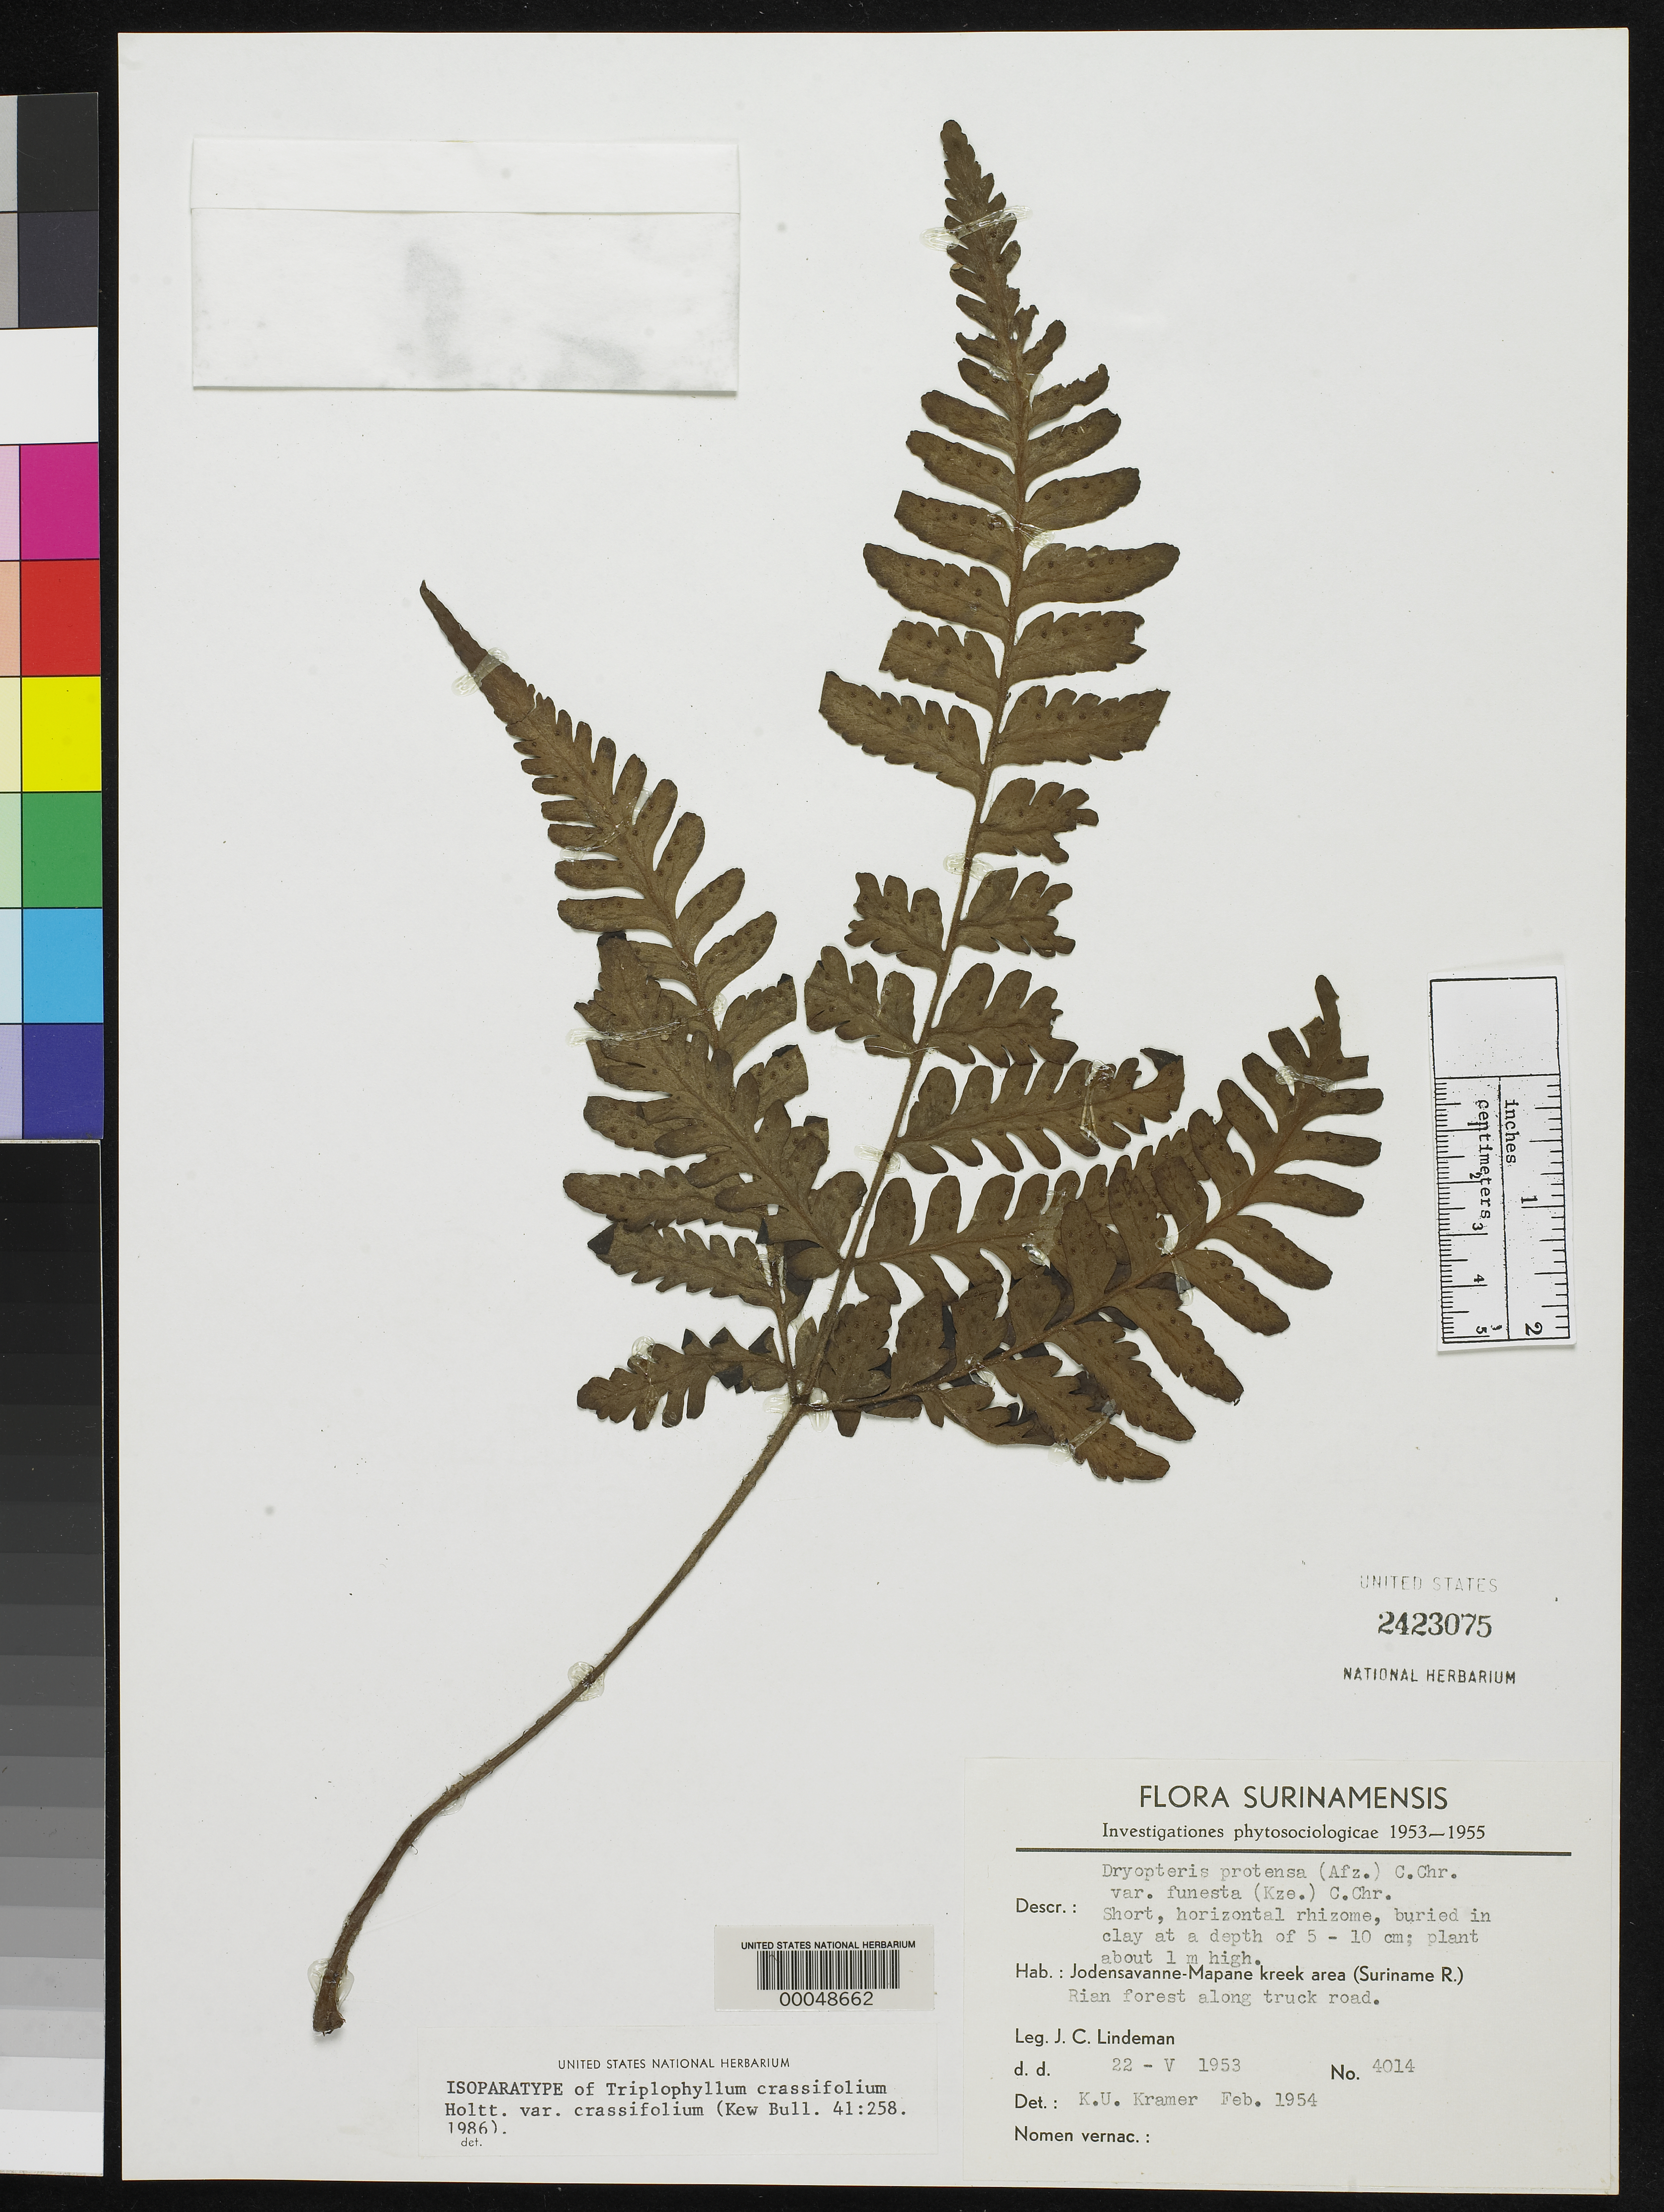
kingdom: Plantae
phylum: Tracheophyta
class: Polypodiopsida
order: Polypodiales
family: Tectariaceae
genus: Triplophyllum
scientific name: Triplophyllum crassifolium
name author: Holttum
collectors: J. C. Lindeman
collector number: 4014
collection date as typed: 22 Feb 1954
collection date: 1954-02-22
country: Suriname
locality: Suriname River, Jodensavanne-Mapane creek area.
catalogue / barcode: US 2423075